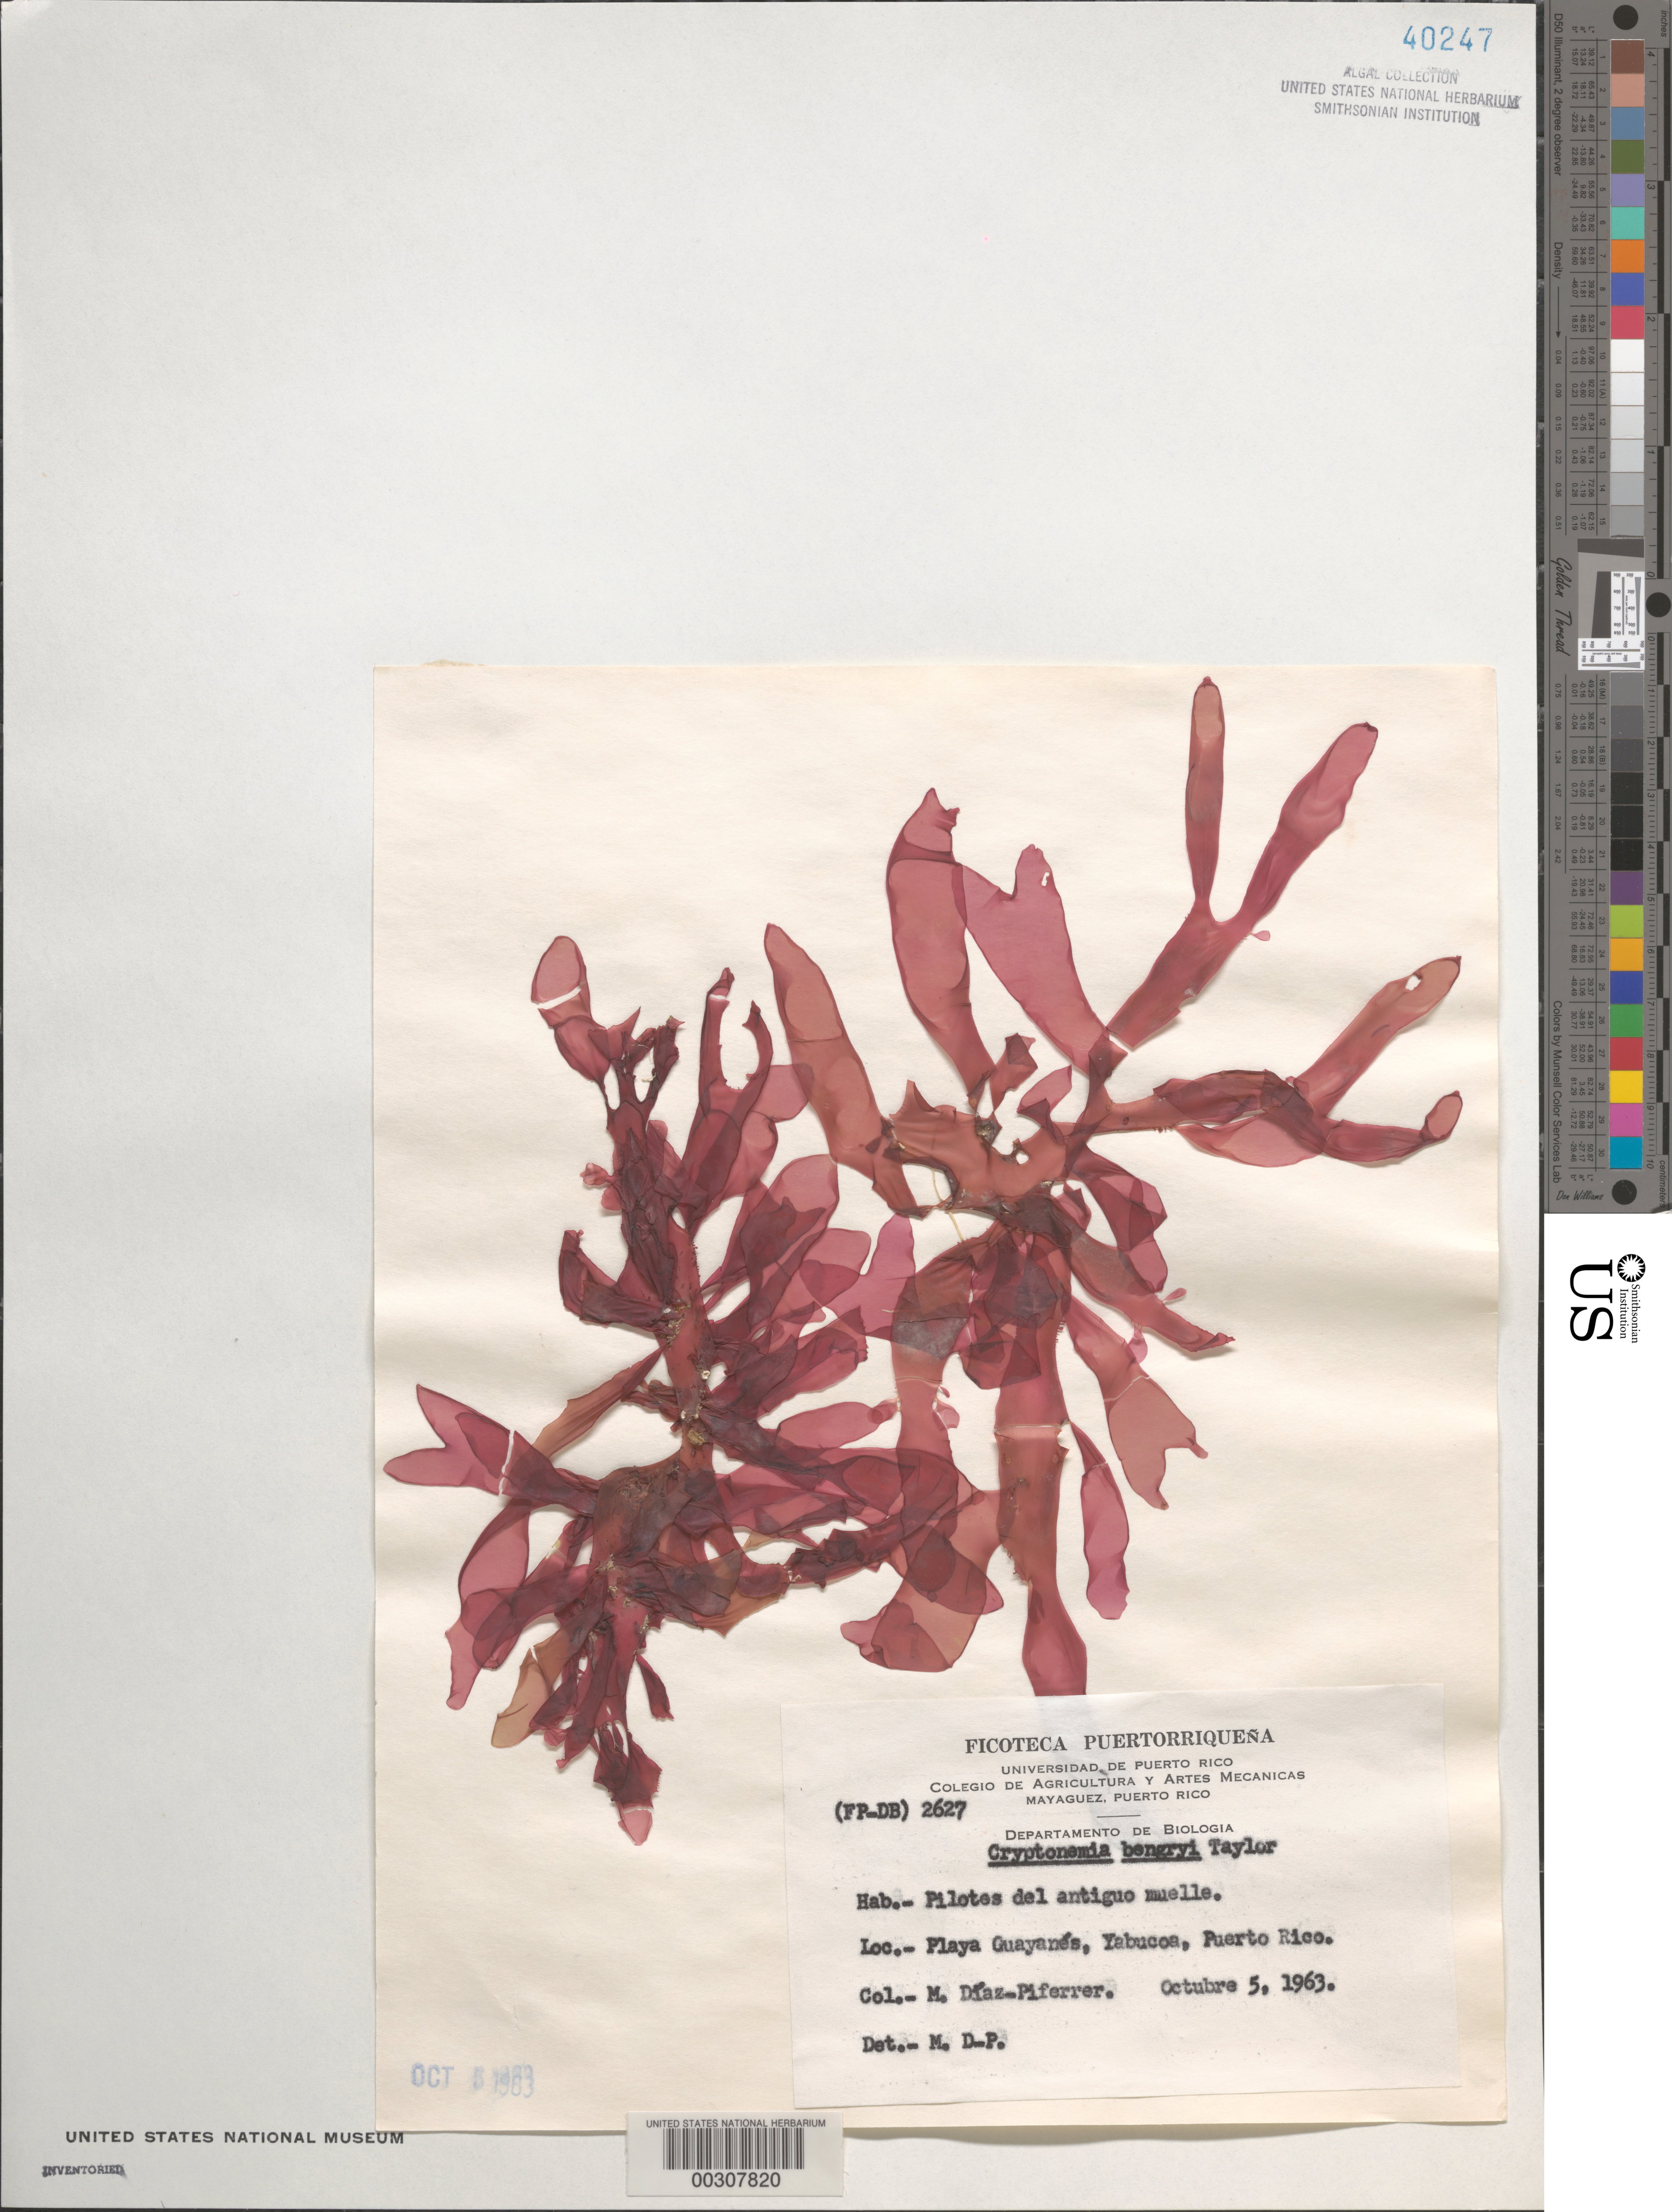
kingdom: Plantae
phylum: Rhodophyta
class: Florideophyceae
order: Halymeniales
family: Halymeniaceae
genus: Cryptonemia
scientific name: Cryptonemia bengryi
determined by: Diaz-Piferrer, M.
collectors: M. Diaz-Piferrer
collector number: (fp-db) 2627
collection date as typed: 05 Oct 1963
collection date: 1963-10-05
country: Puerto Rico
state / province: Yabucoa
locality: Playa Guayanes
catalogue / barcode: US 40247